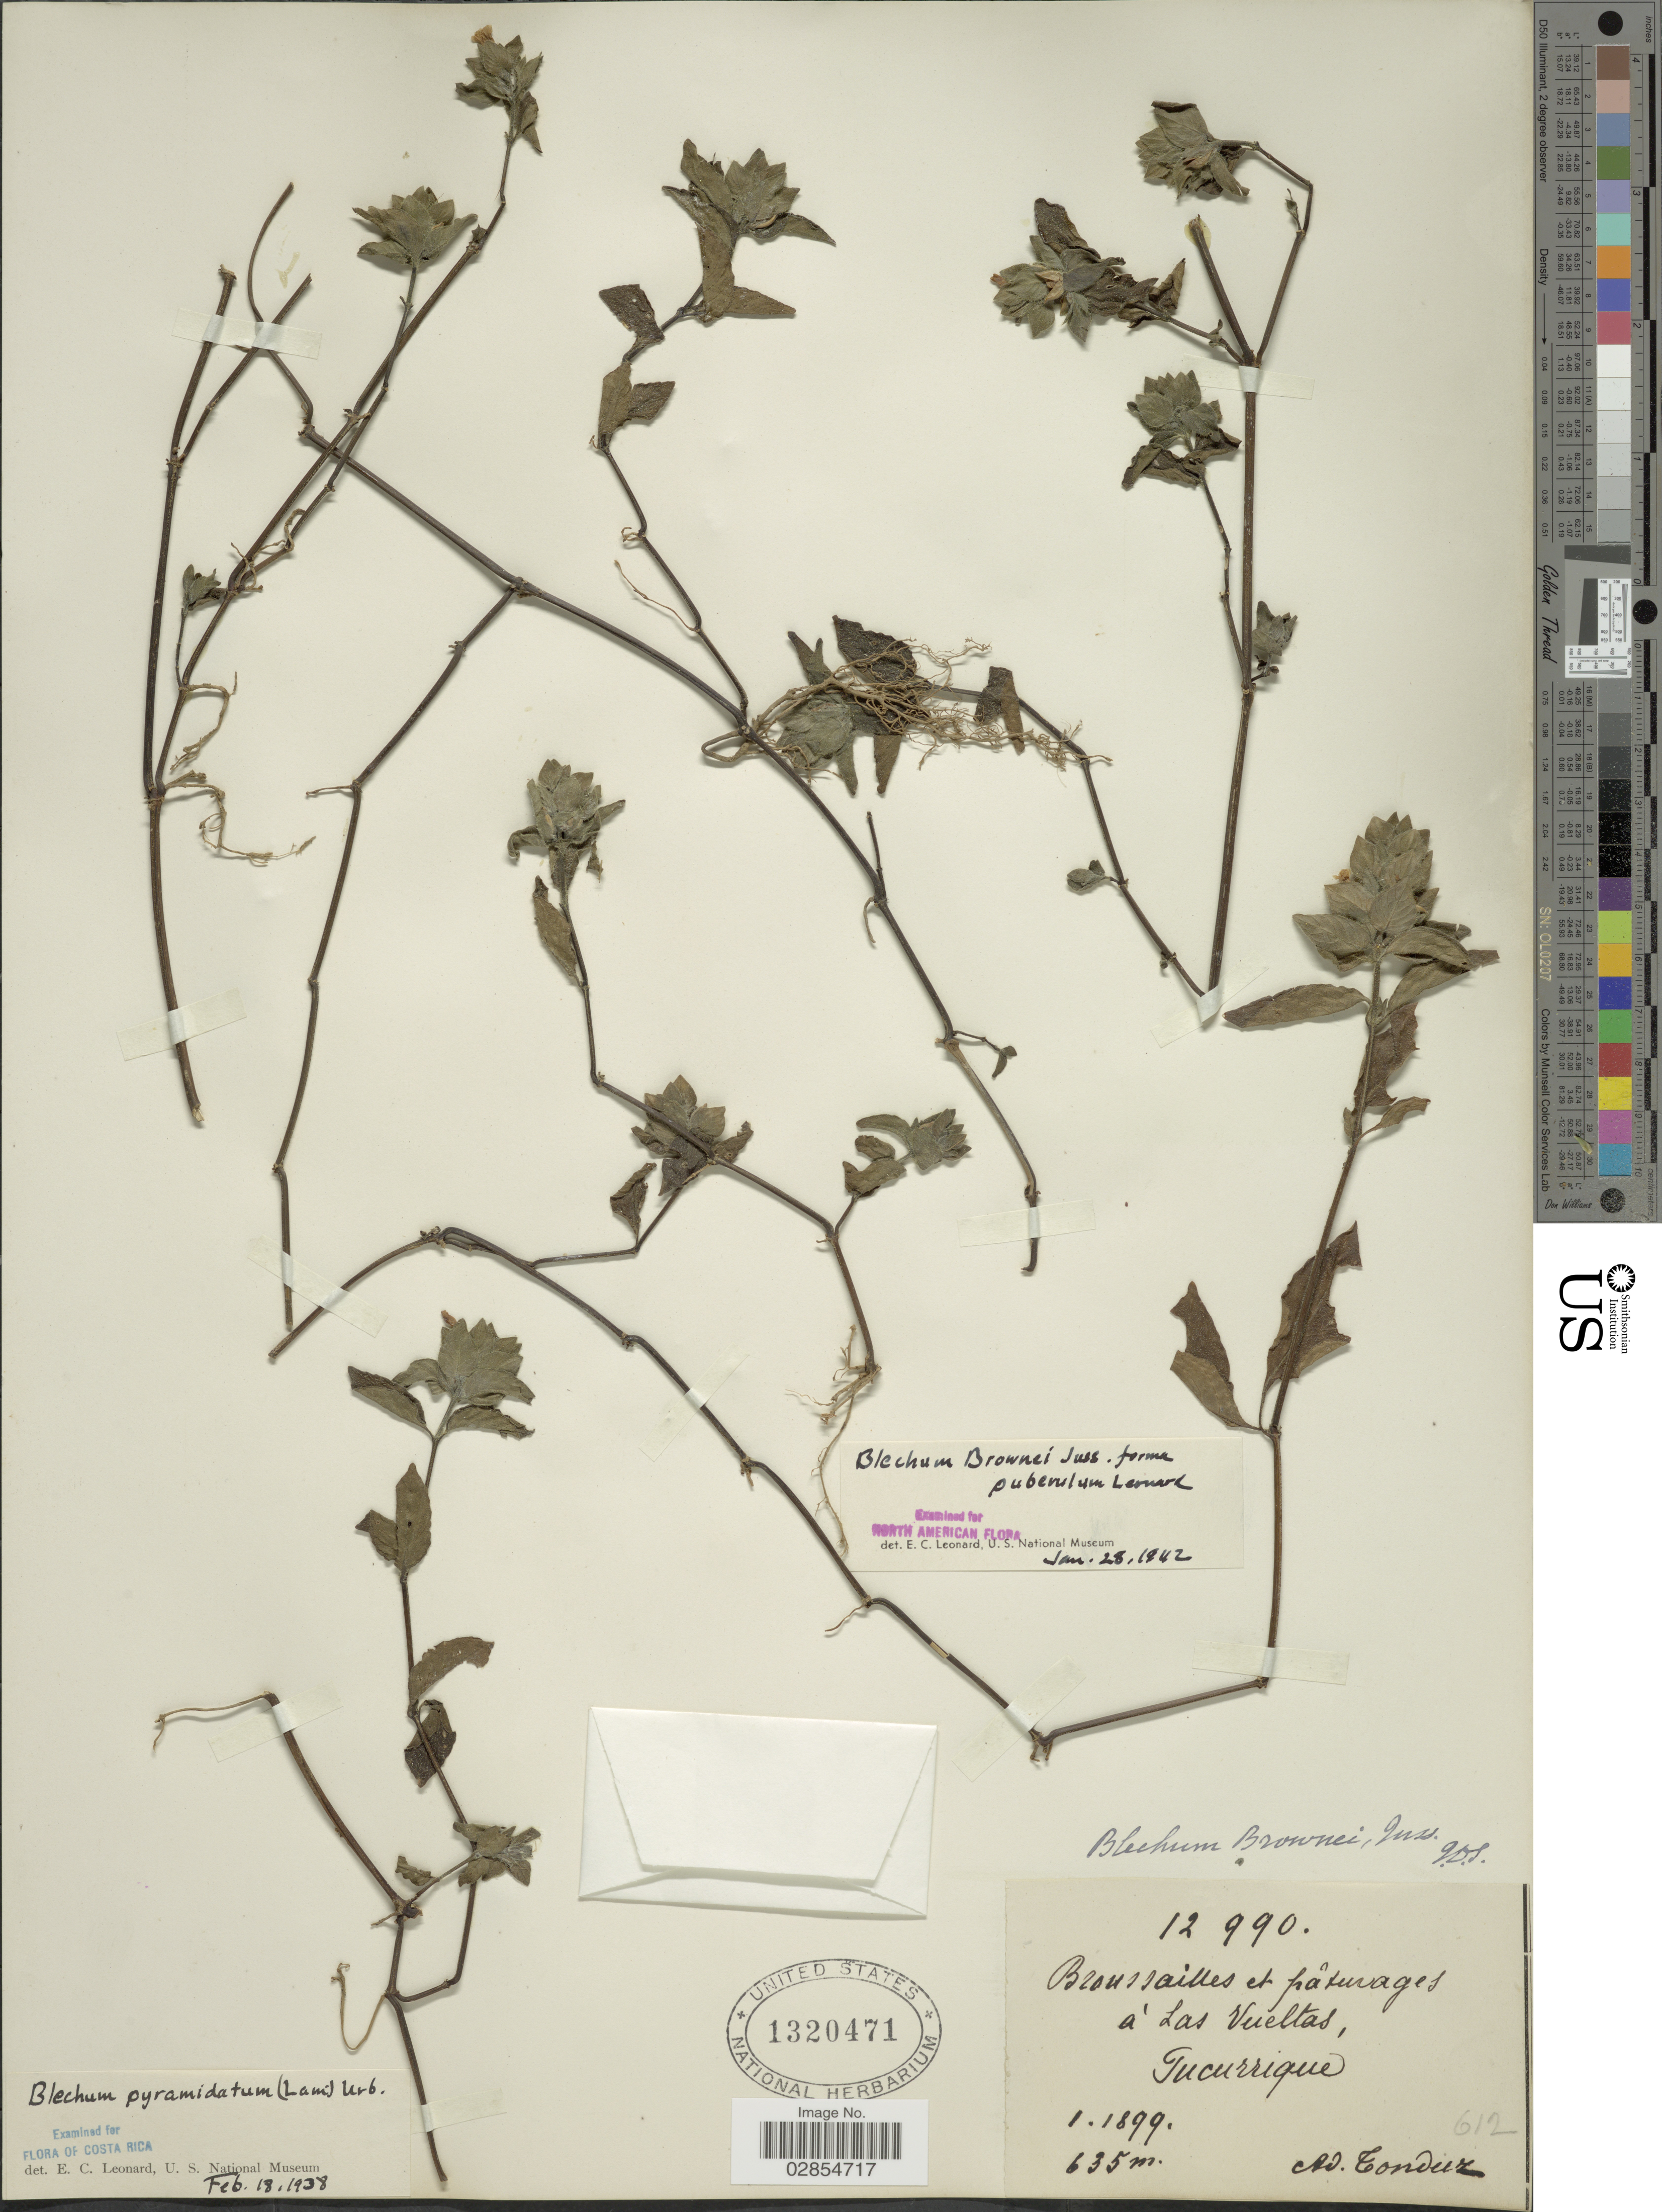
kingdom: Plantae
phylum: Tracheophyta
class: Magnoliopsida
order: Lamiales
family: Acanthaceae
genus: Blechum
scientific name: Blechum pyramidatum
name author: (Lam.) Urb.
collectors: A. Tonduz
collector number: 12990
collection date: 1899-01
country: Costa Rica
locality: Broussailles et pâturages á Las Vueltas, Tucurrique.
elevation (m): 635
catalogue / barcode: US 1320471